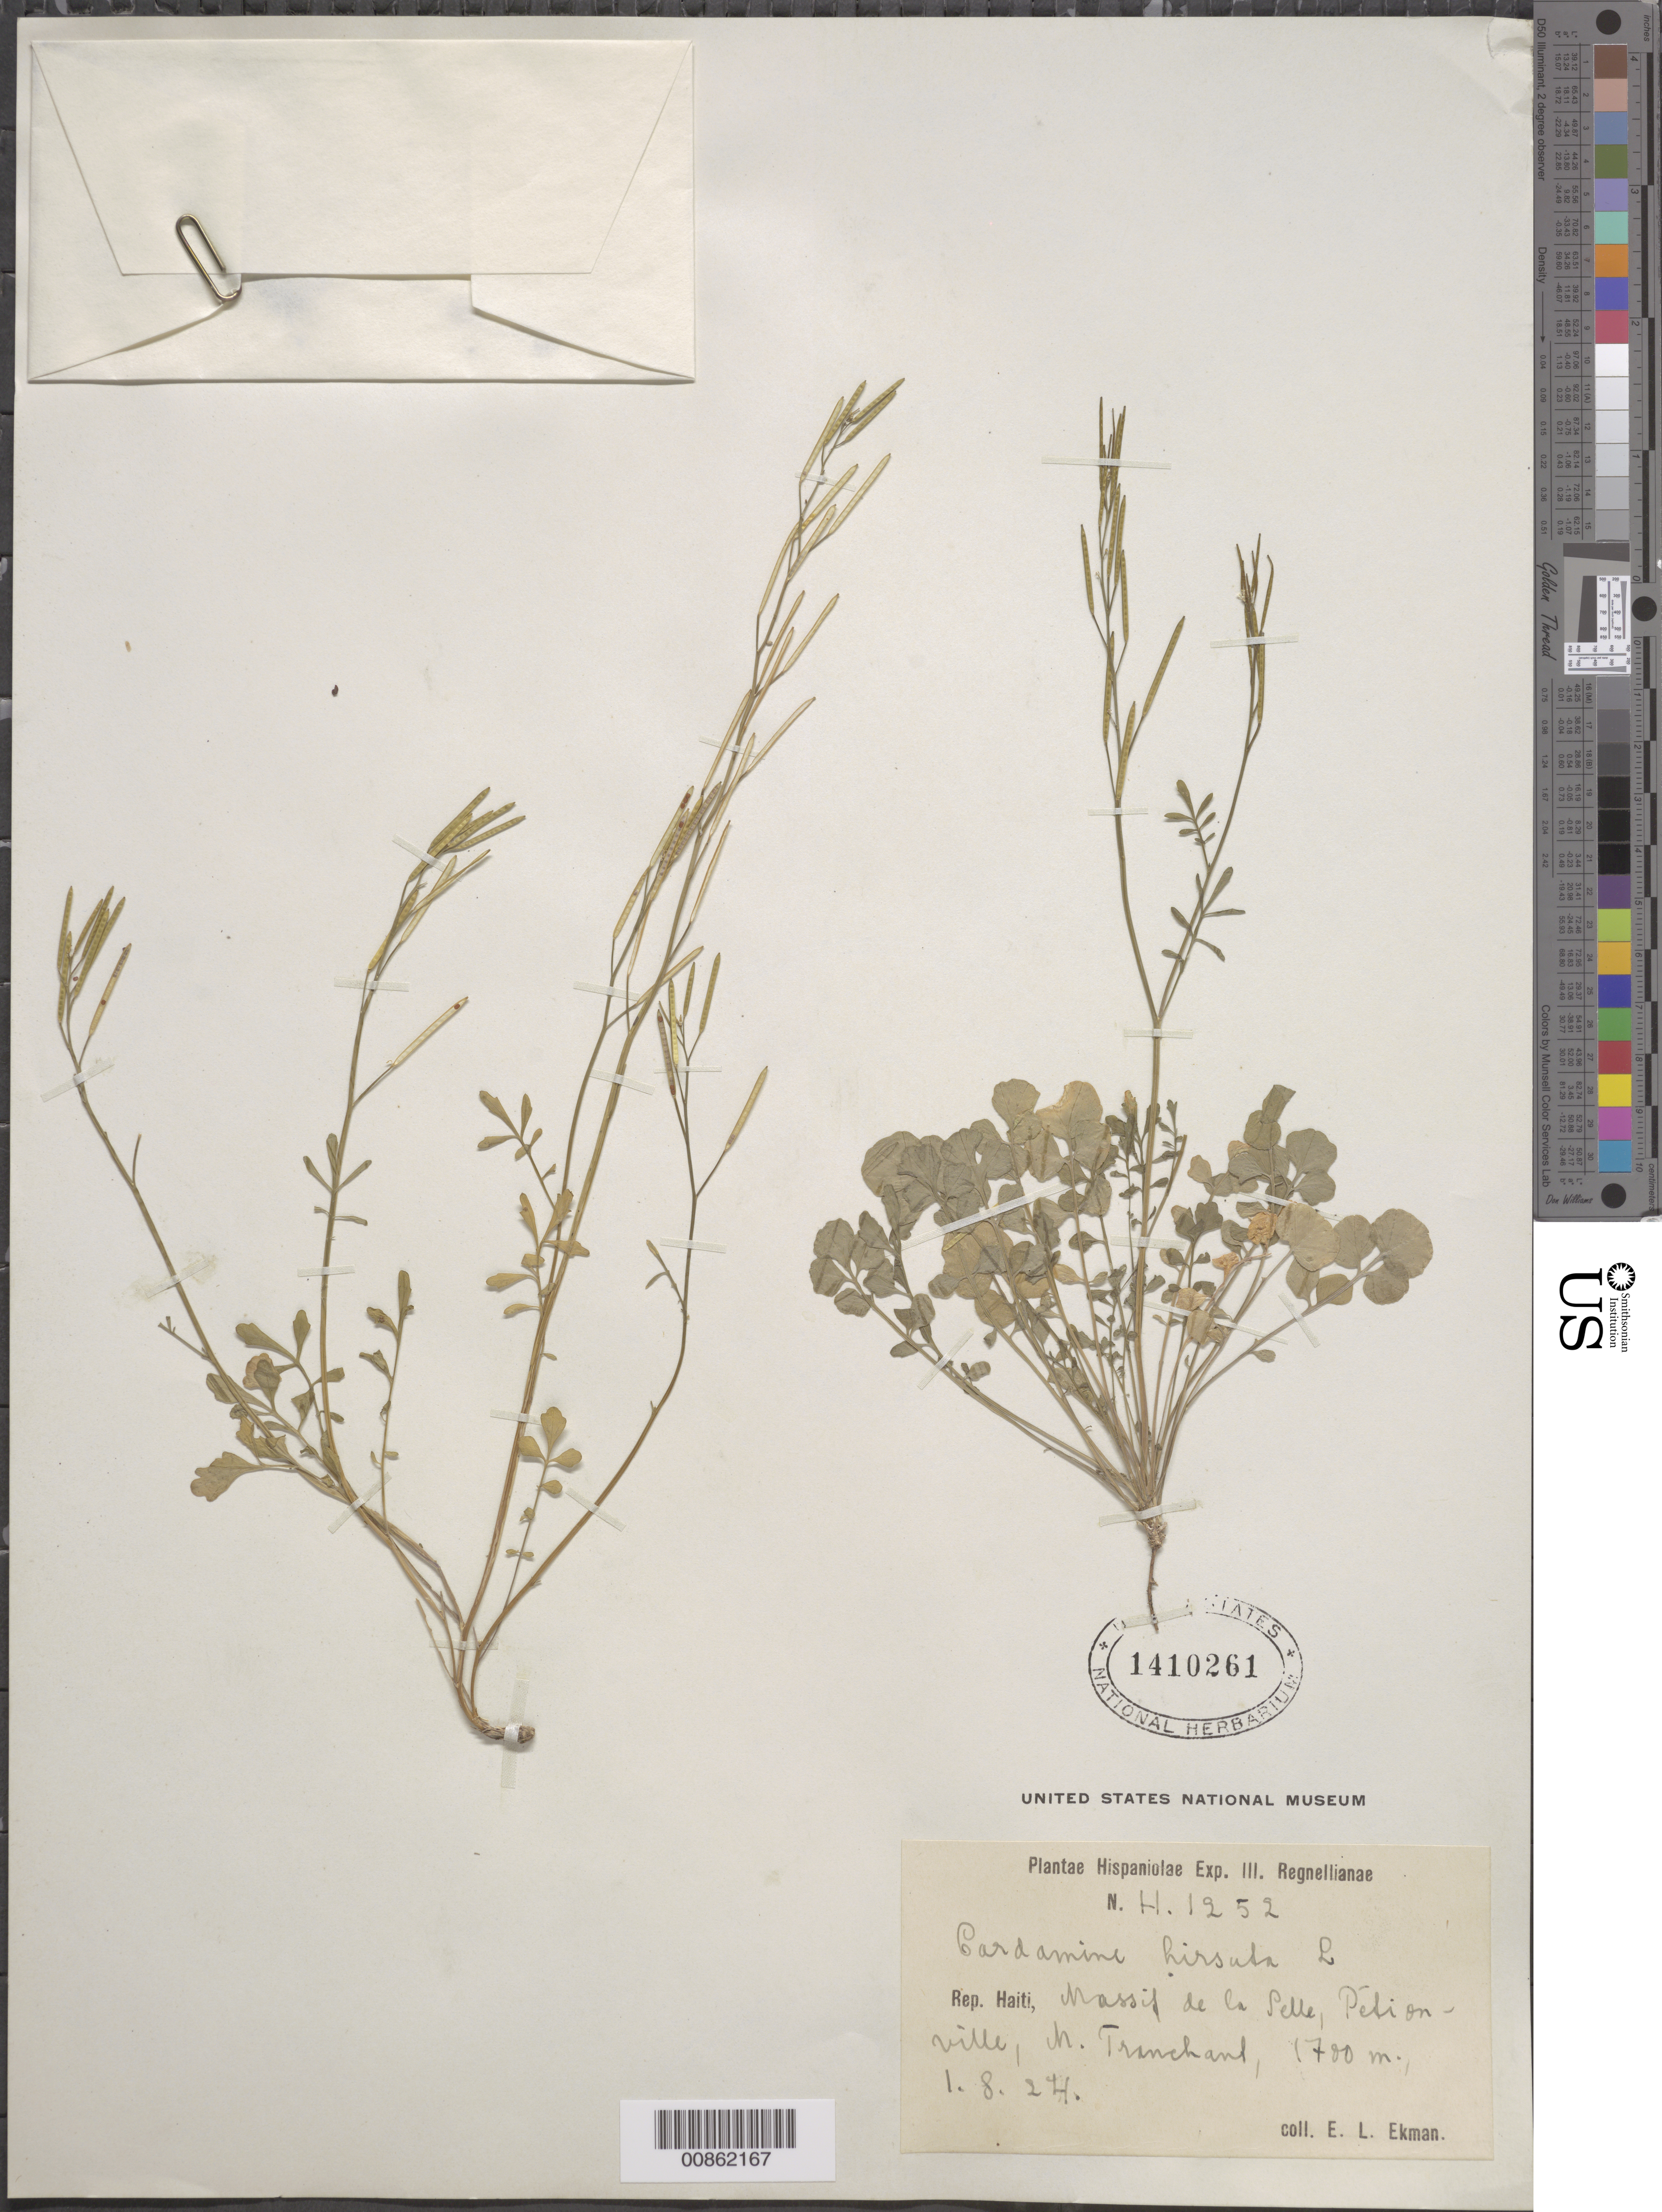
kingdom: Plantae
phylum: Tracheophyta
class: Magnoliopsida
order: Brassicales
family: Brassicaceae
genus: Cardamine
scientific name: Cardamine hirsuta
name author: L.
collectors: E. L. Ekman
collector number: H 1252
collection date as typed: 01 Aug 1924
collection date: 1924-08-01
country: Haiti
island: Hispaniola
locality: Massif de la Selle, Pétionville, M. Tranchant.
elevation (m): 1700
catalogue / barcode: US 1410261